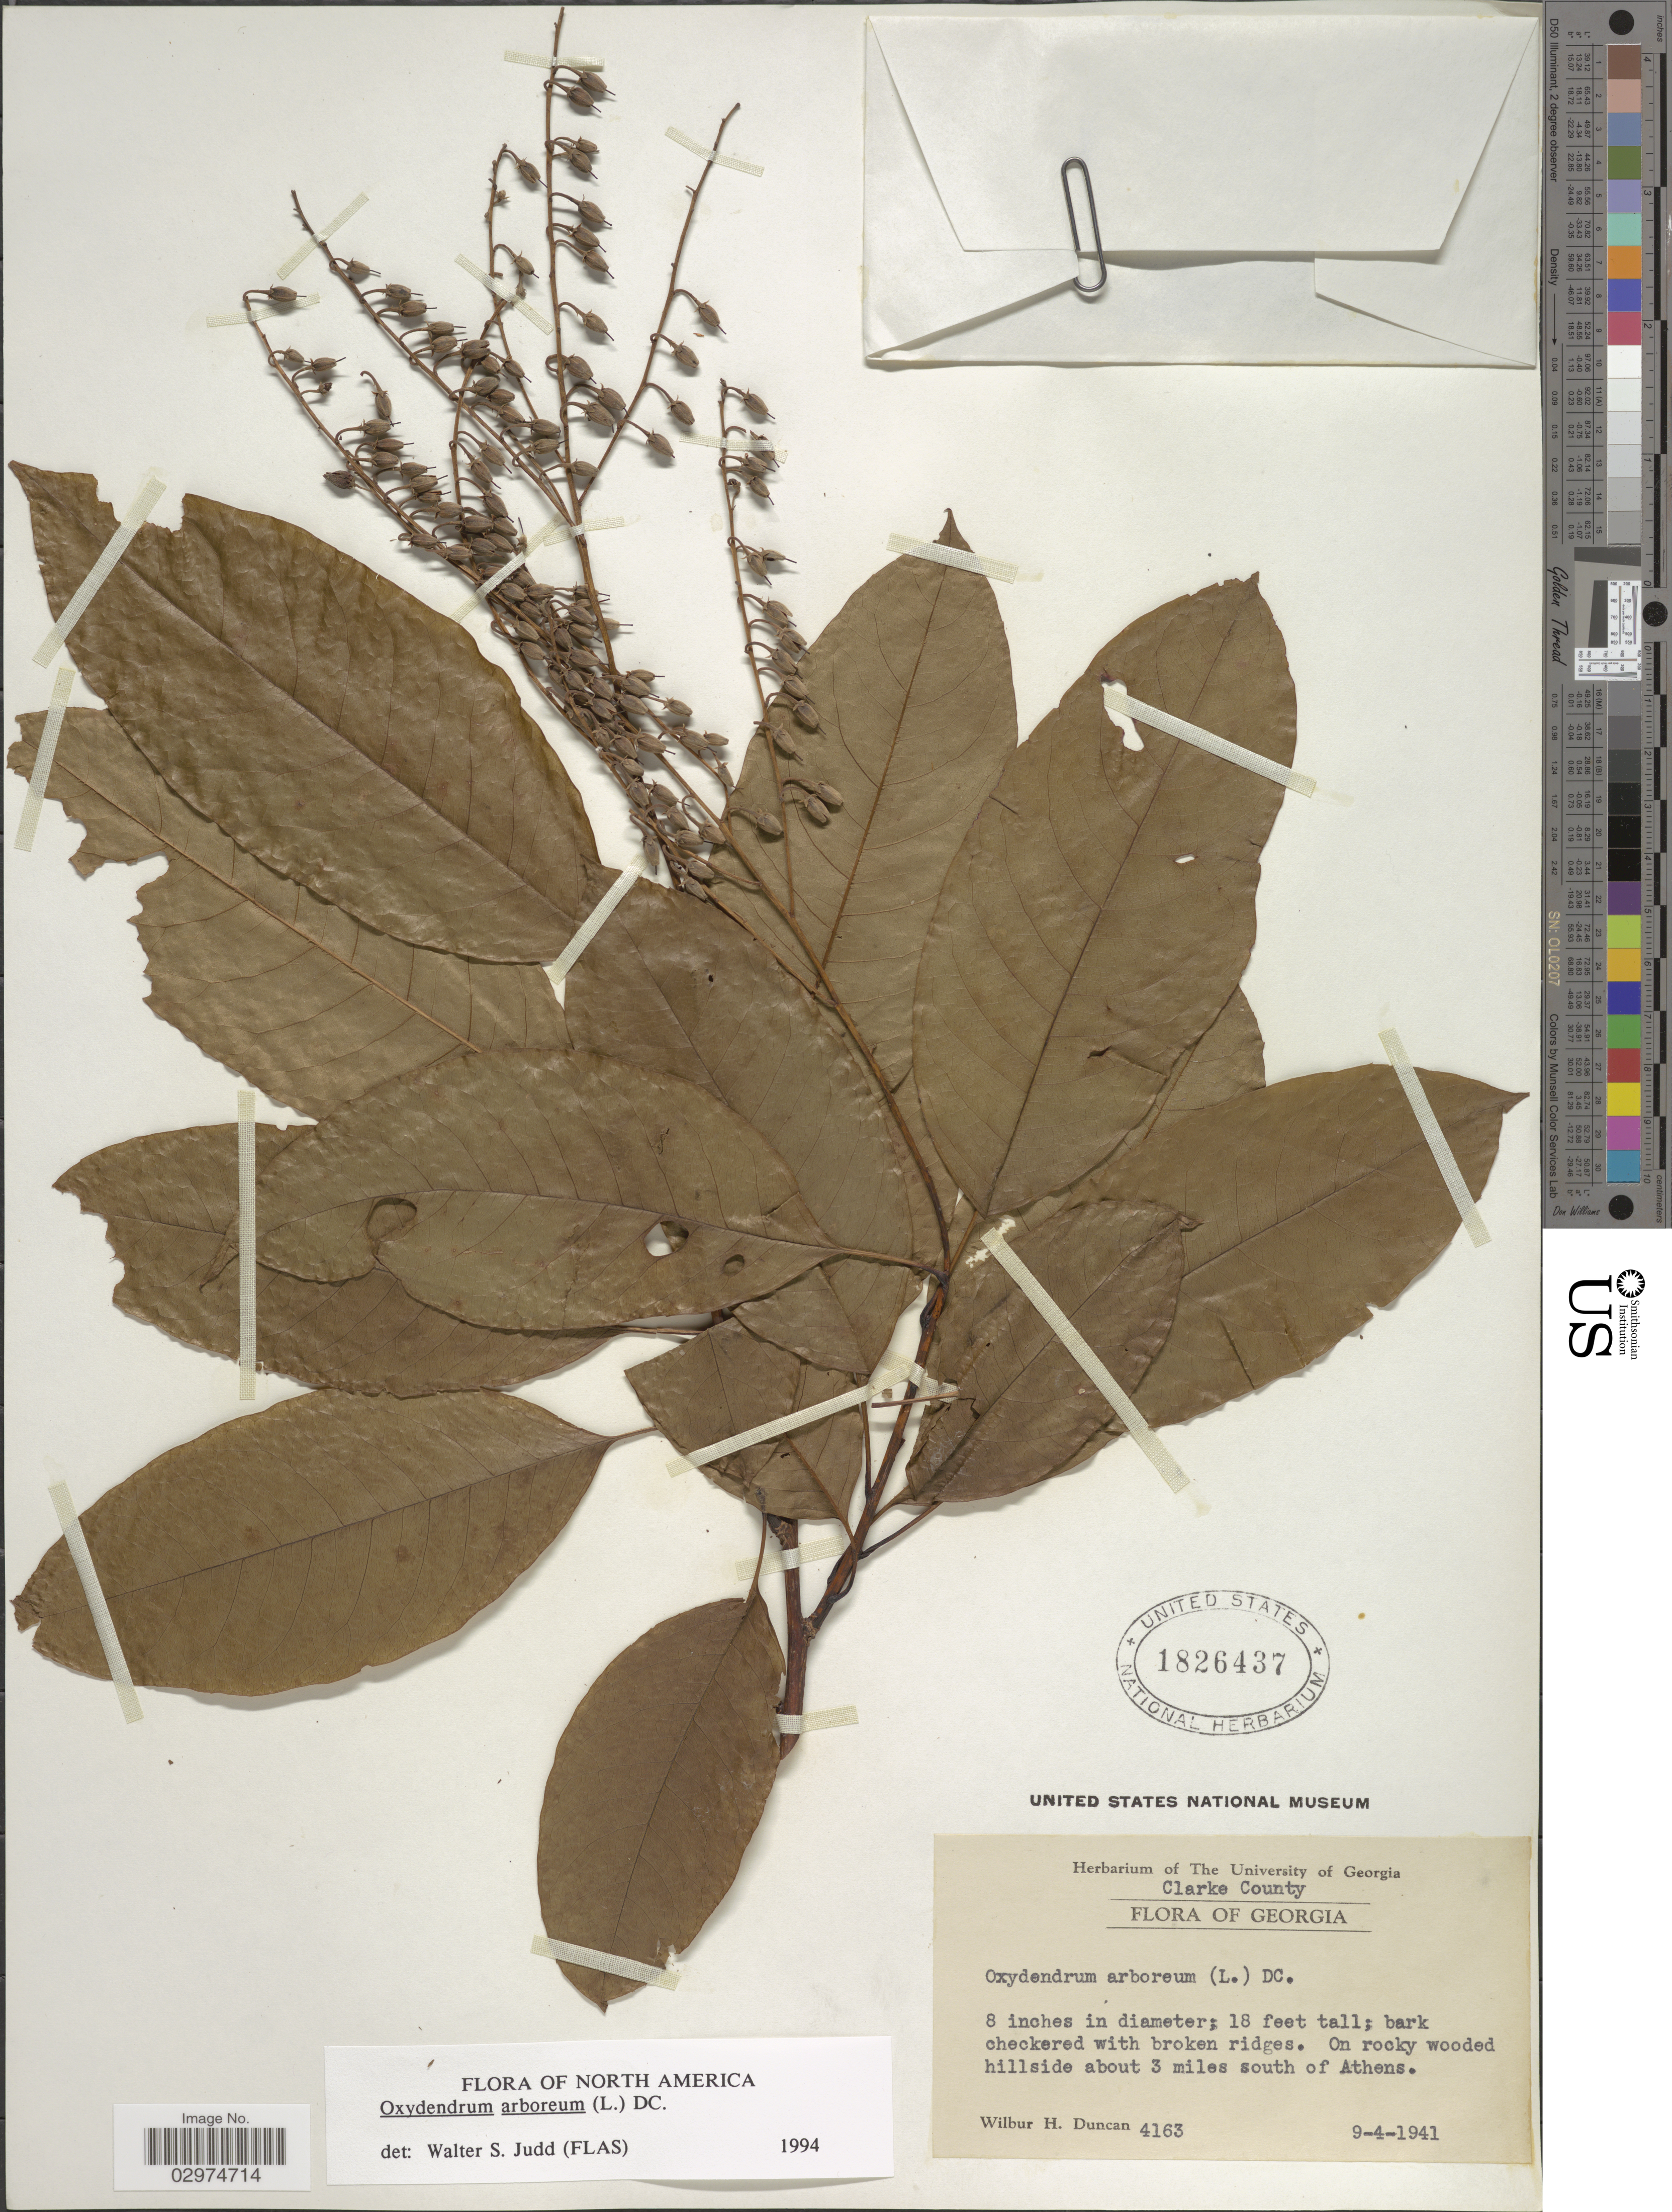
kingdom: Plantae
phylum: Tracheophyta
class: Magnoliopsida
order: Ericales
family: Ericaceae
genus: Oxydendrum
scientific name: Oxydendrum arboreum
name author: (L.) DC.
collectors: W. H. Duncan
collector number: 4163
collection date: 1941-04-09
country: United States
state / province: Georgia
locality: Clarke County, On rocky wooded hillside about 3 miles south of Athens.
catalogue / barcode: US 1826437